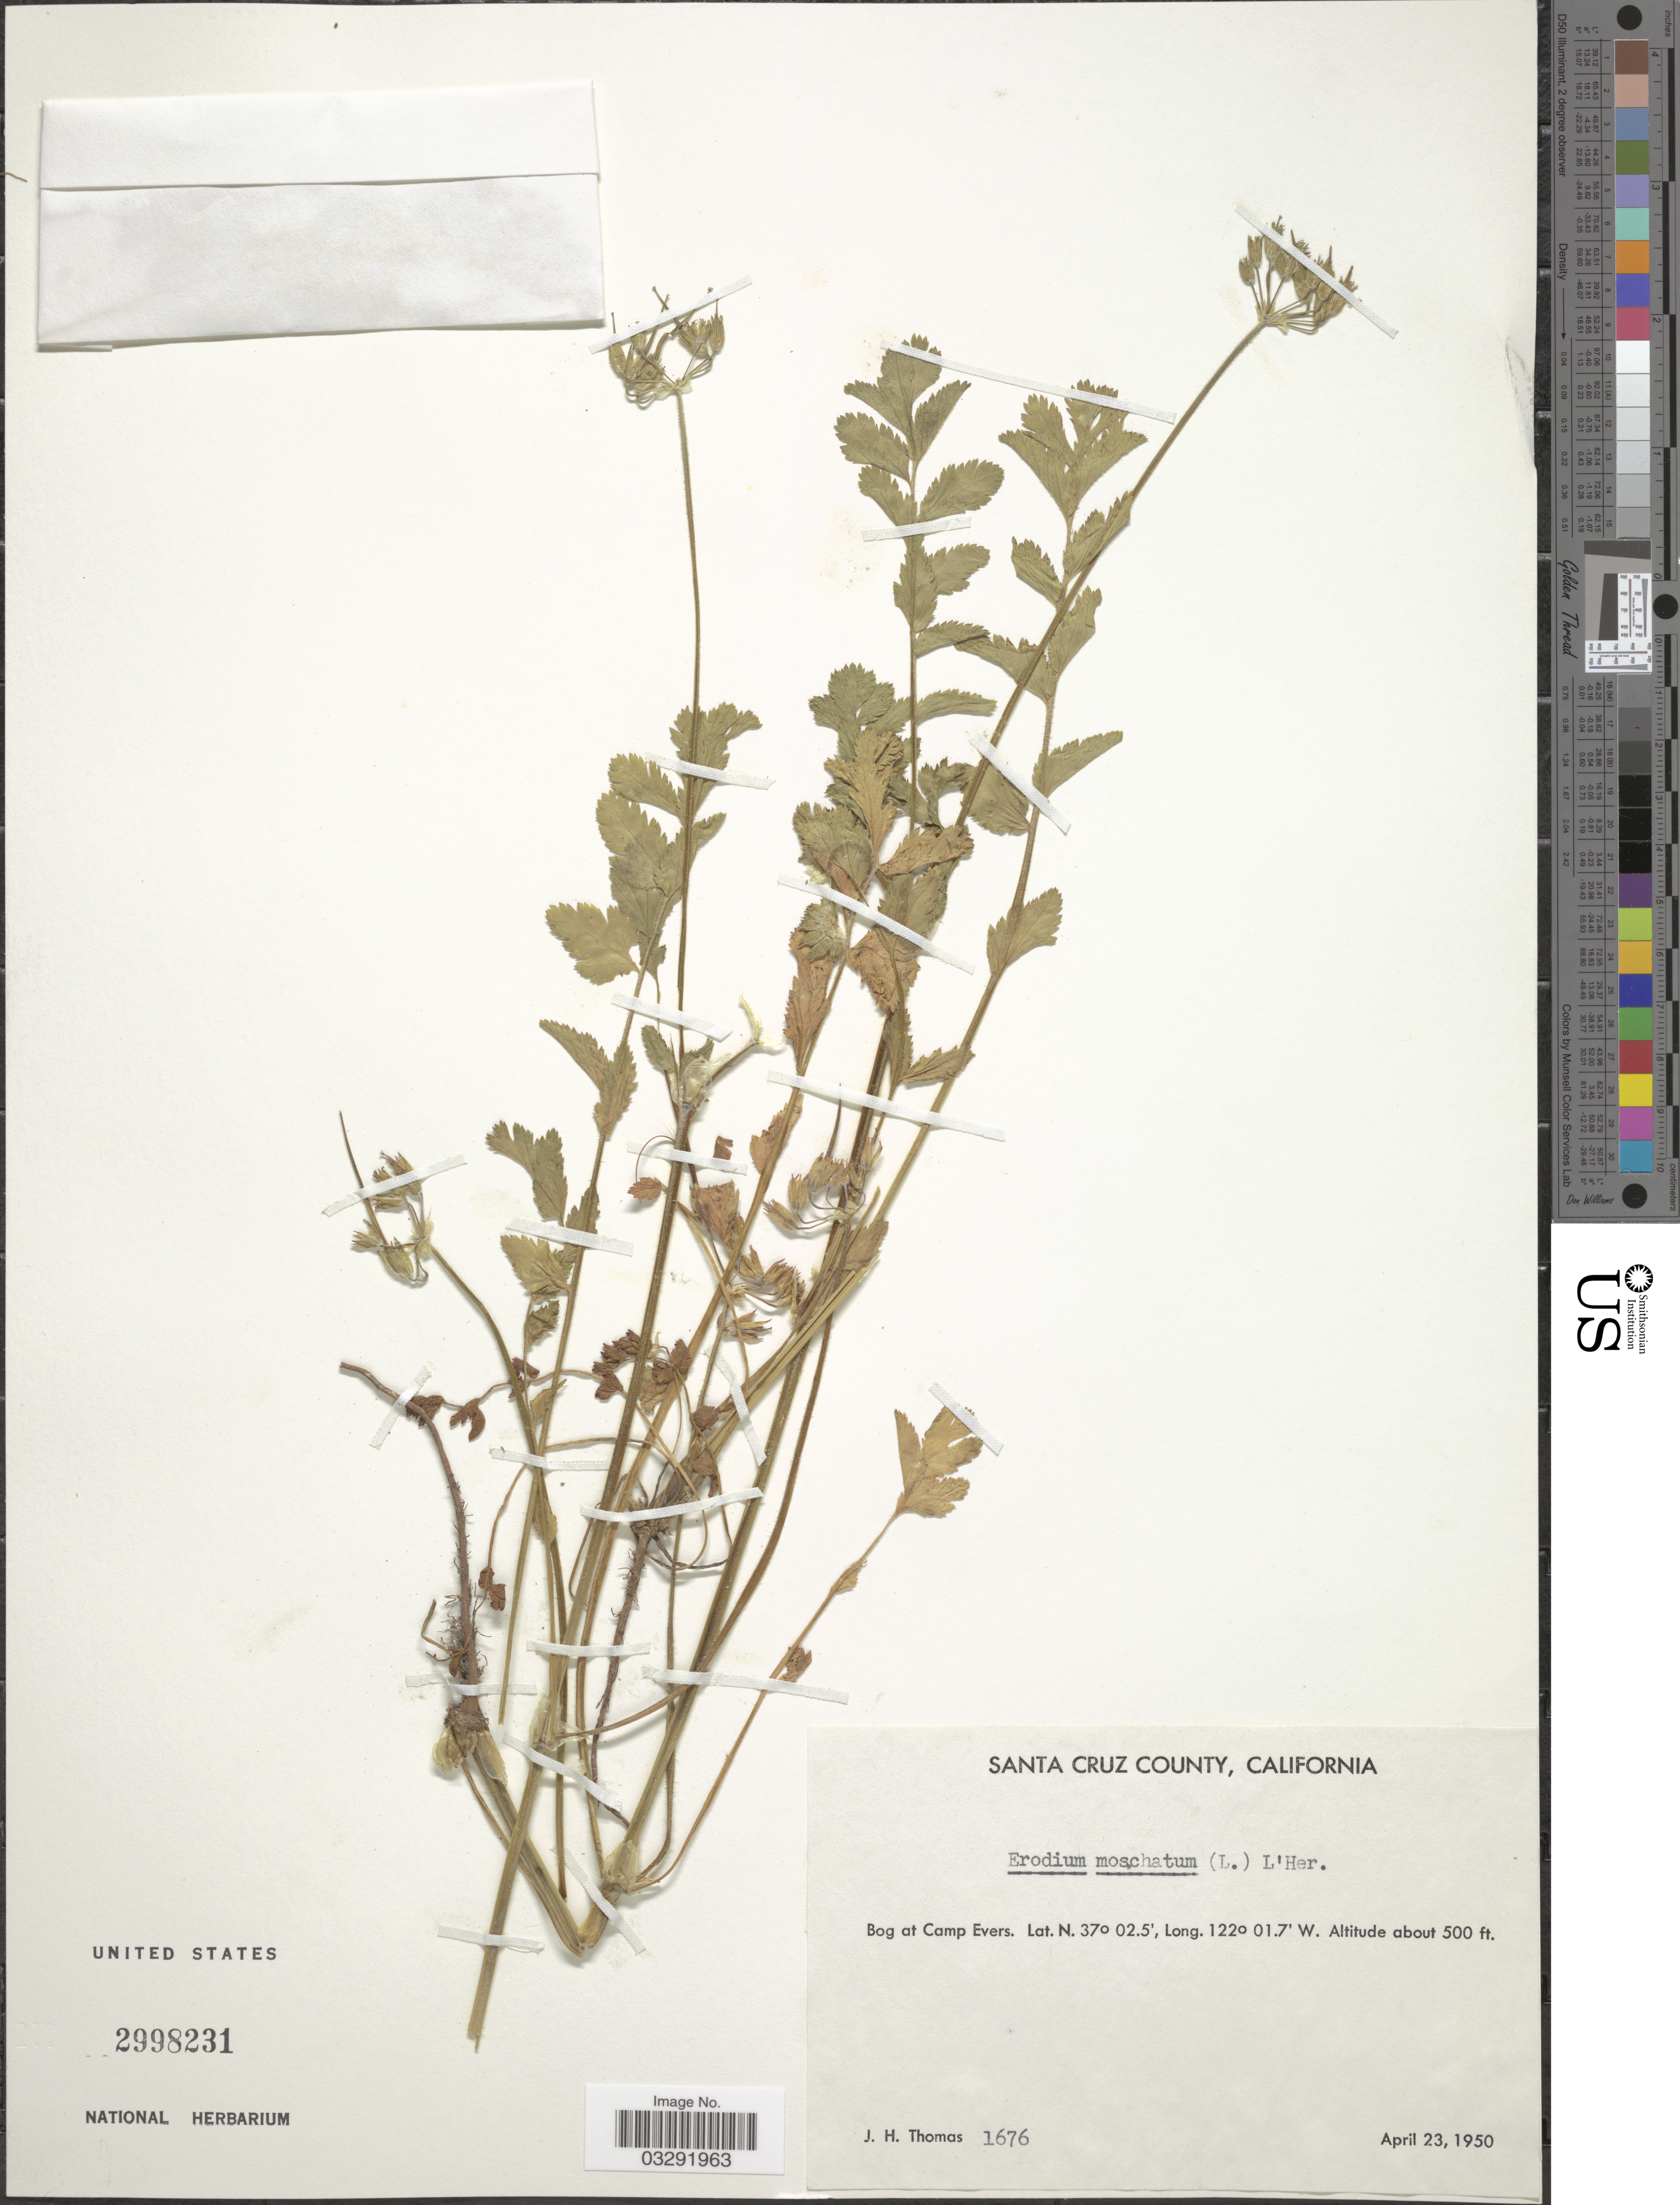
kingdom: Plantae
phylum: Tracheophyta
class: Magnoliopsida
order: Geraniales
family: Geraniaceae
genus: Erodium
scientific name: Erodium moschatum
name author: (L.) L'Hér. ex Aiton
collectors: J. H. Thomas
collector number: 1676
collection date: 1950-04-23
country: United States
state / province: California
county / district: Santa Cruz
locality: Santa Cruz County. Bog at Camp Evers.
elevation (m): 152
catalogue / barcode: US 2998231